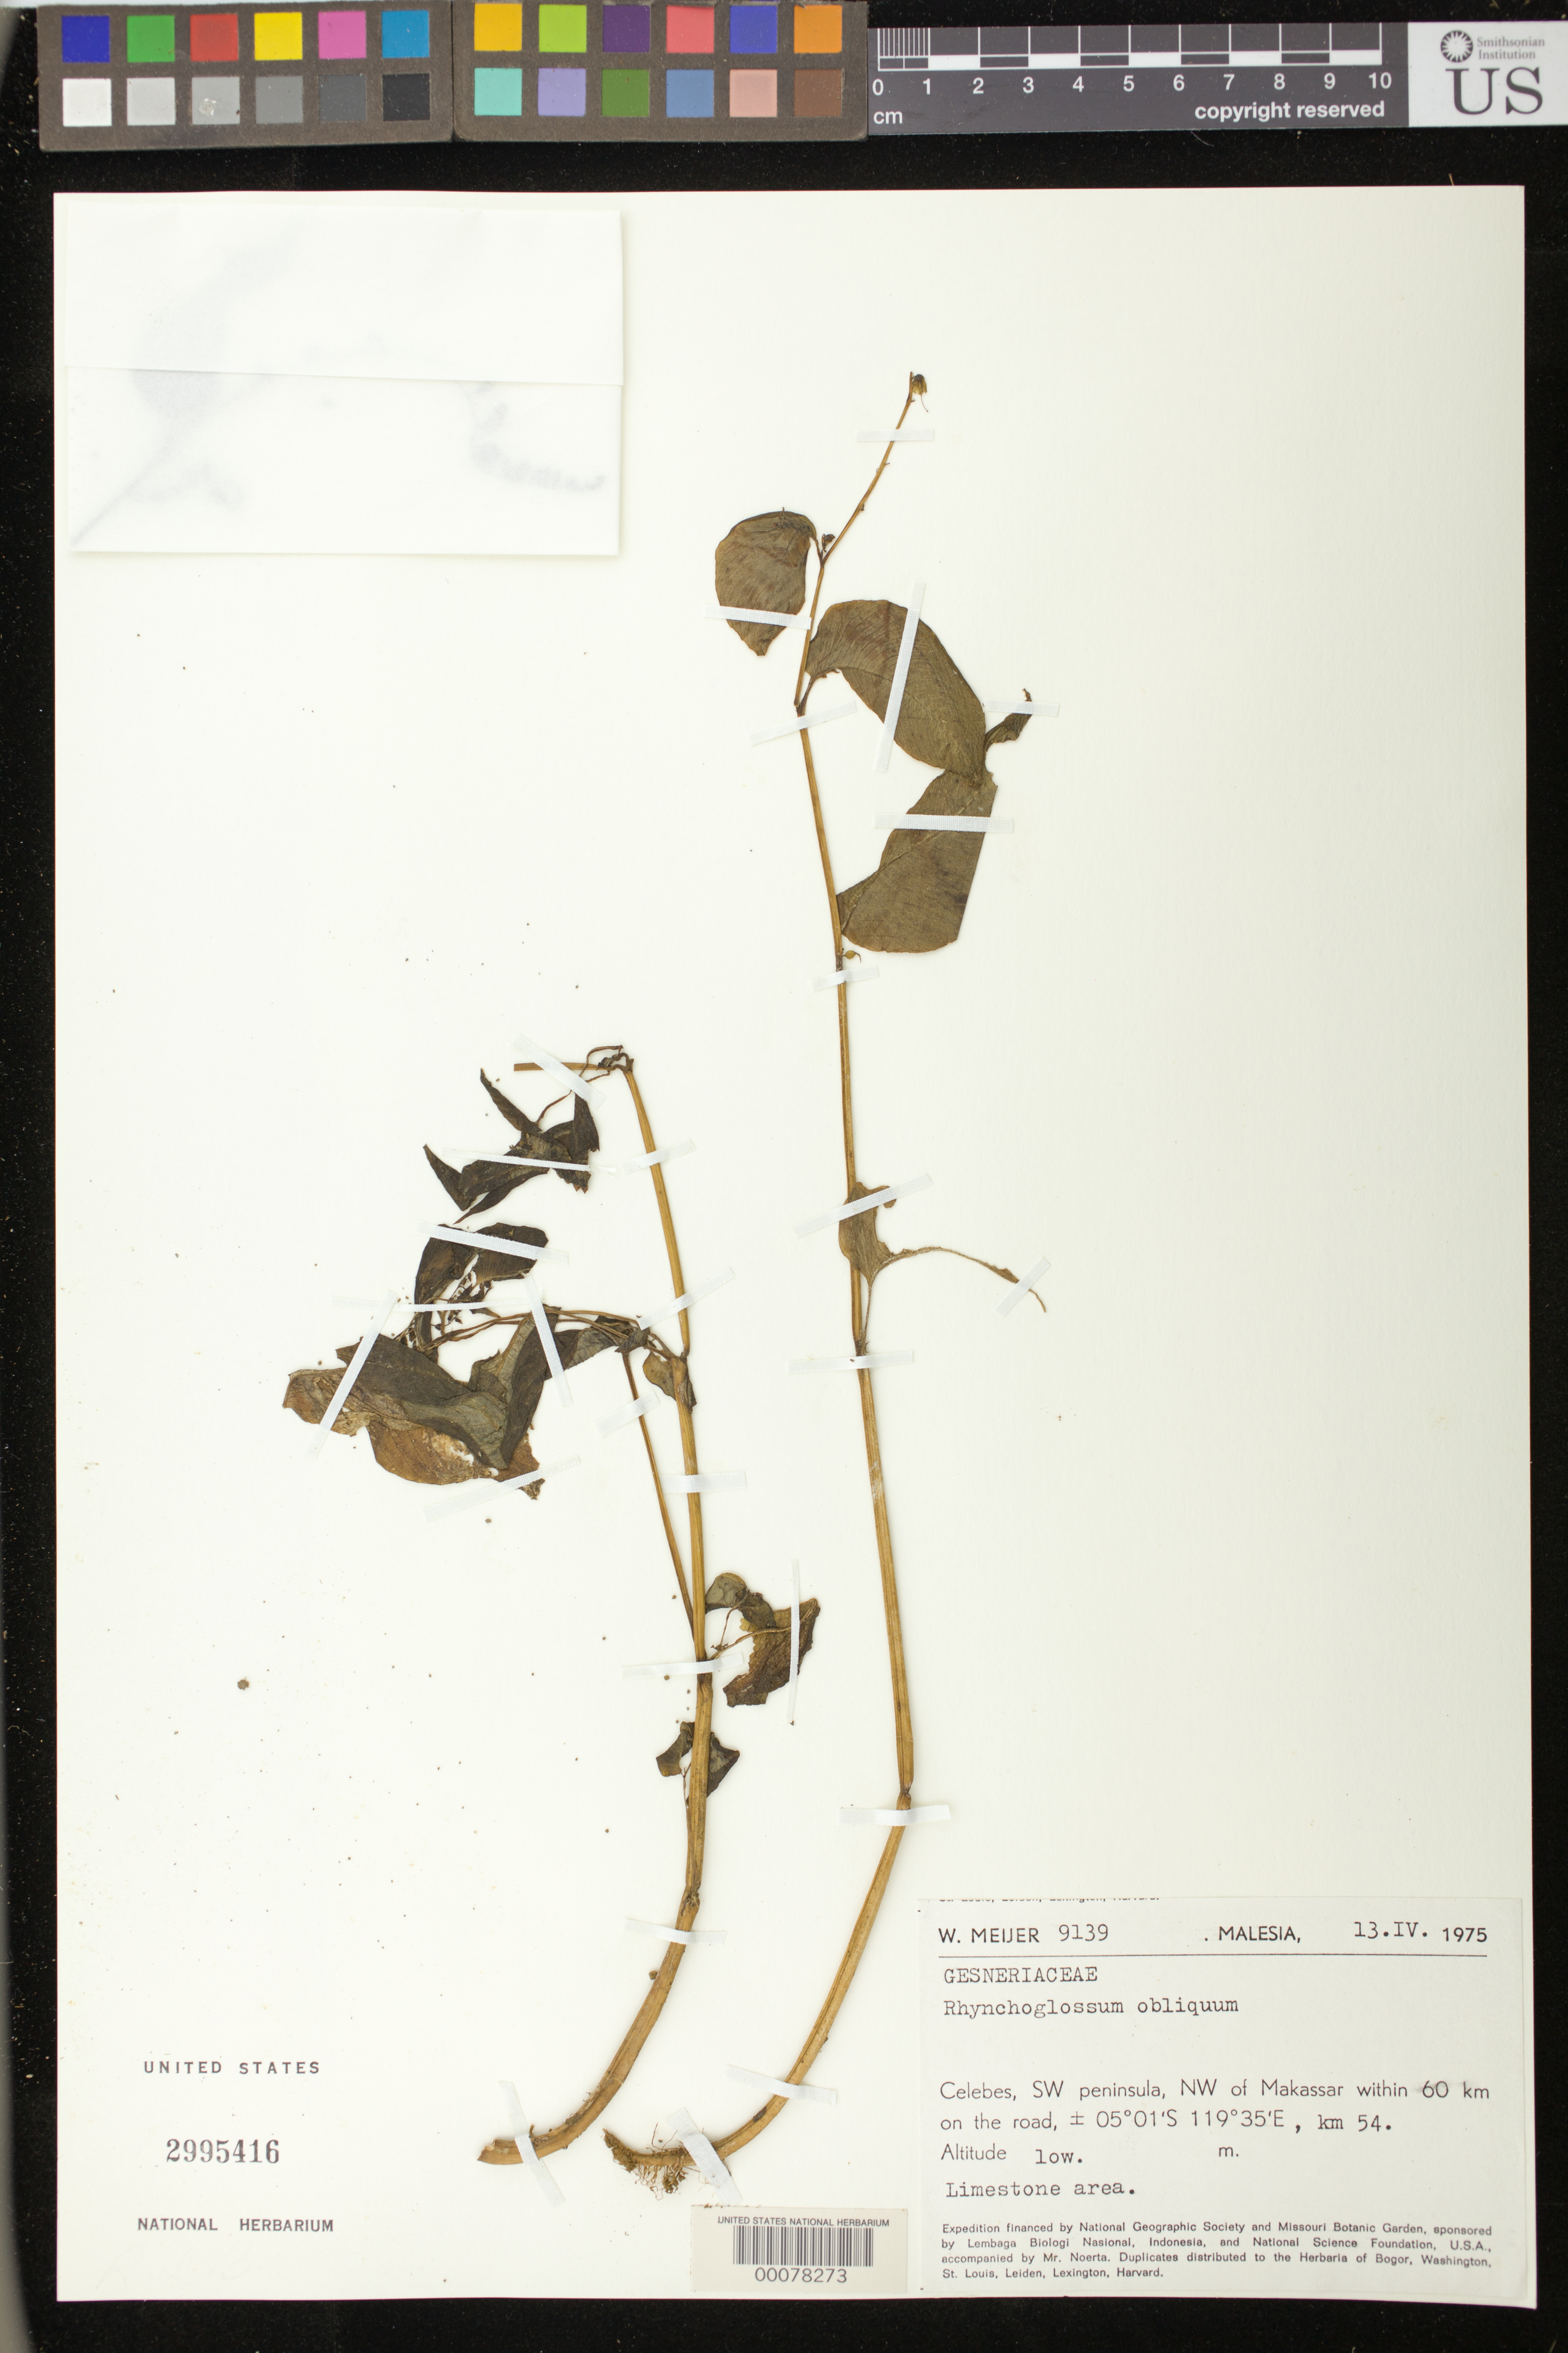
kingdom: Plantae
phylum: Tracheophyta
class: Magnoliopsida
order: Lamiales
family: Gesneriaceae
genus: Rhynchoglossum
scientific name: Rhynchoglossum obliquum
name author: Blume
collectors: W. Meijer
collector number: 9139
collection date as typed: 13 Apr 1975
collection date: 1975-04-13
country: Indonesia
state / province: Sulawesi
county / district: Sulawesi Selatan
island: Sulawesi [Celebes]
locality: SW peninsula, NW of Makassar within 60 km on the road, km 54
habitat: Limestone area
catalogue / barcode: US 2995416